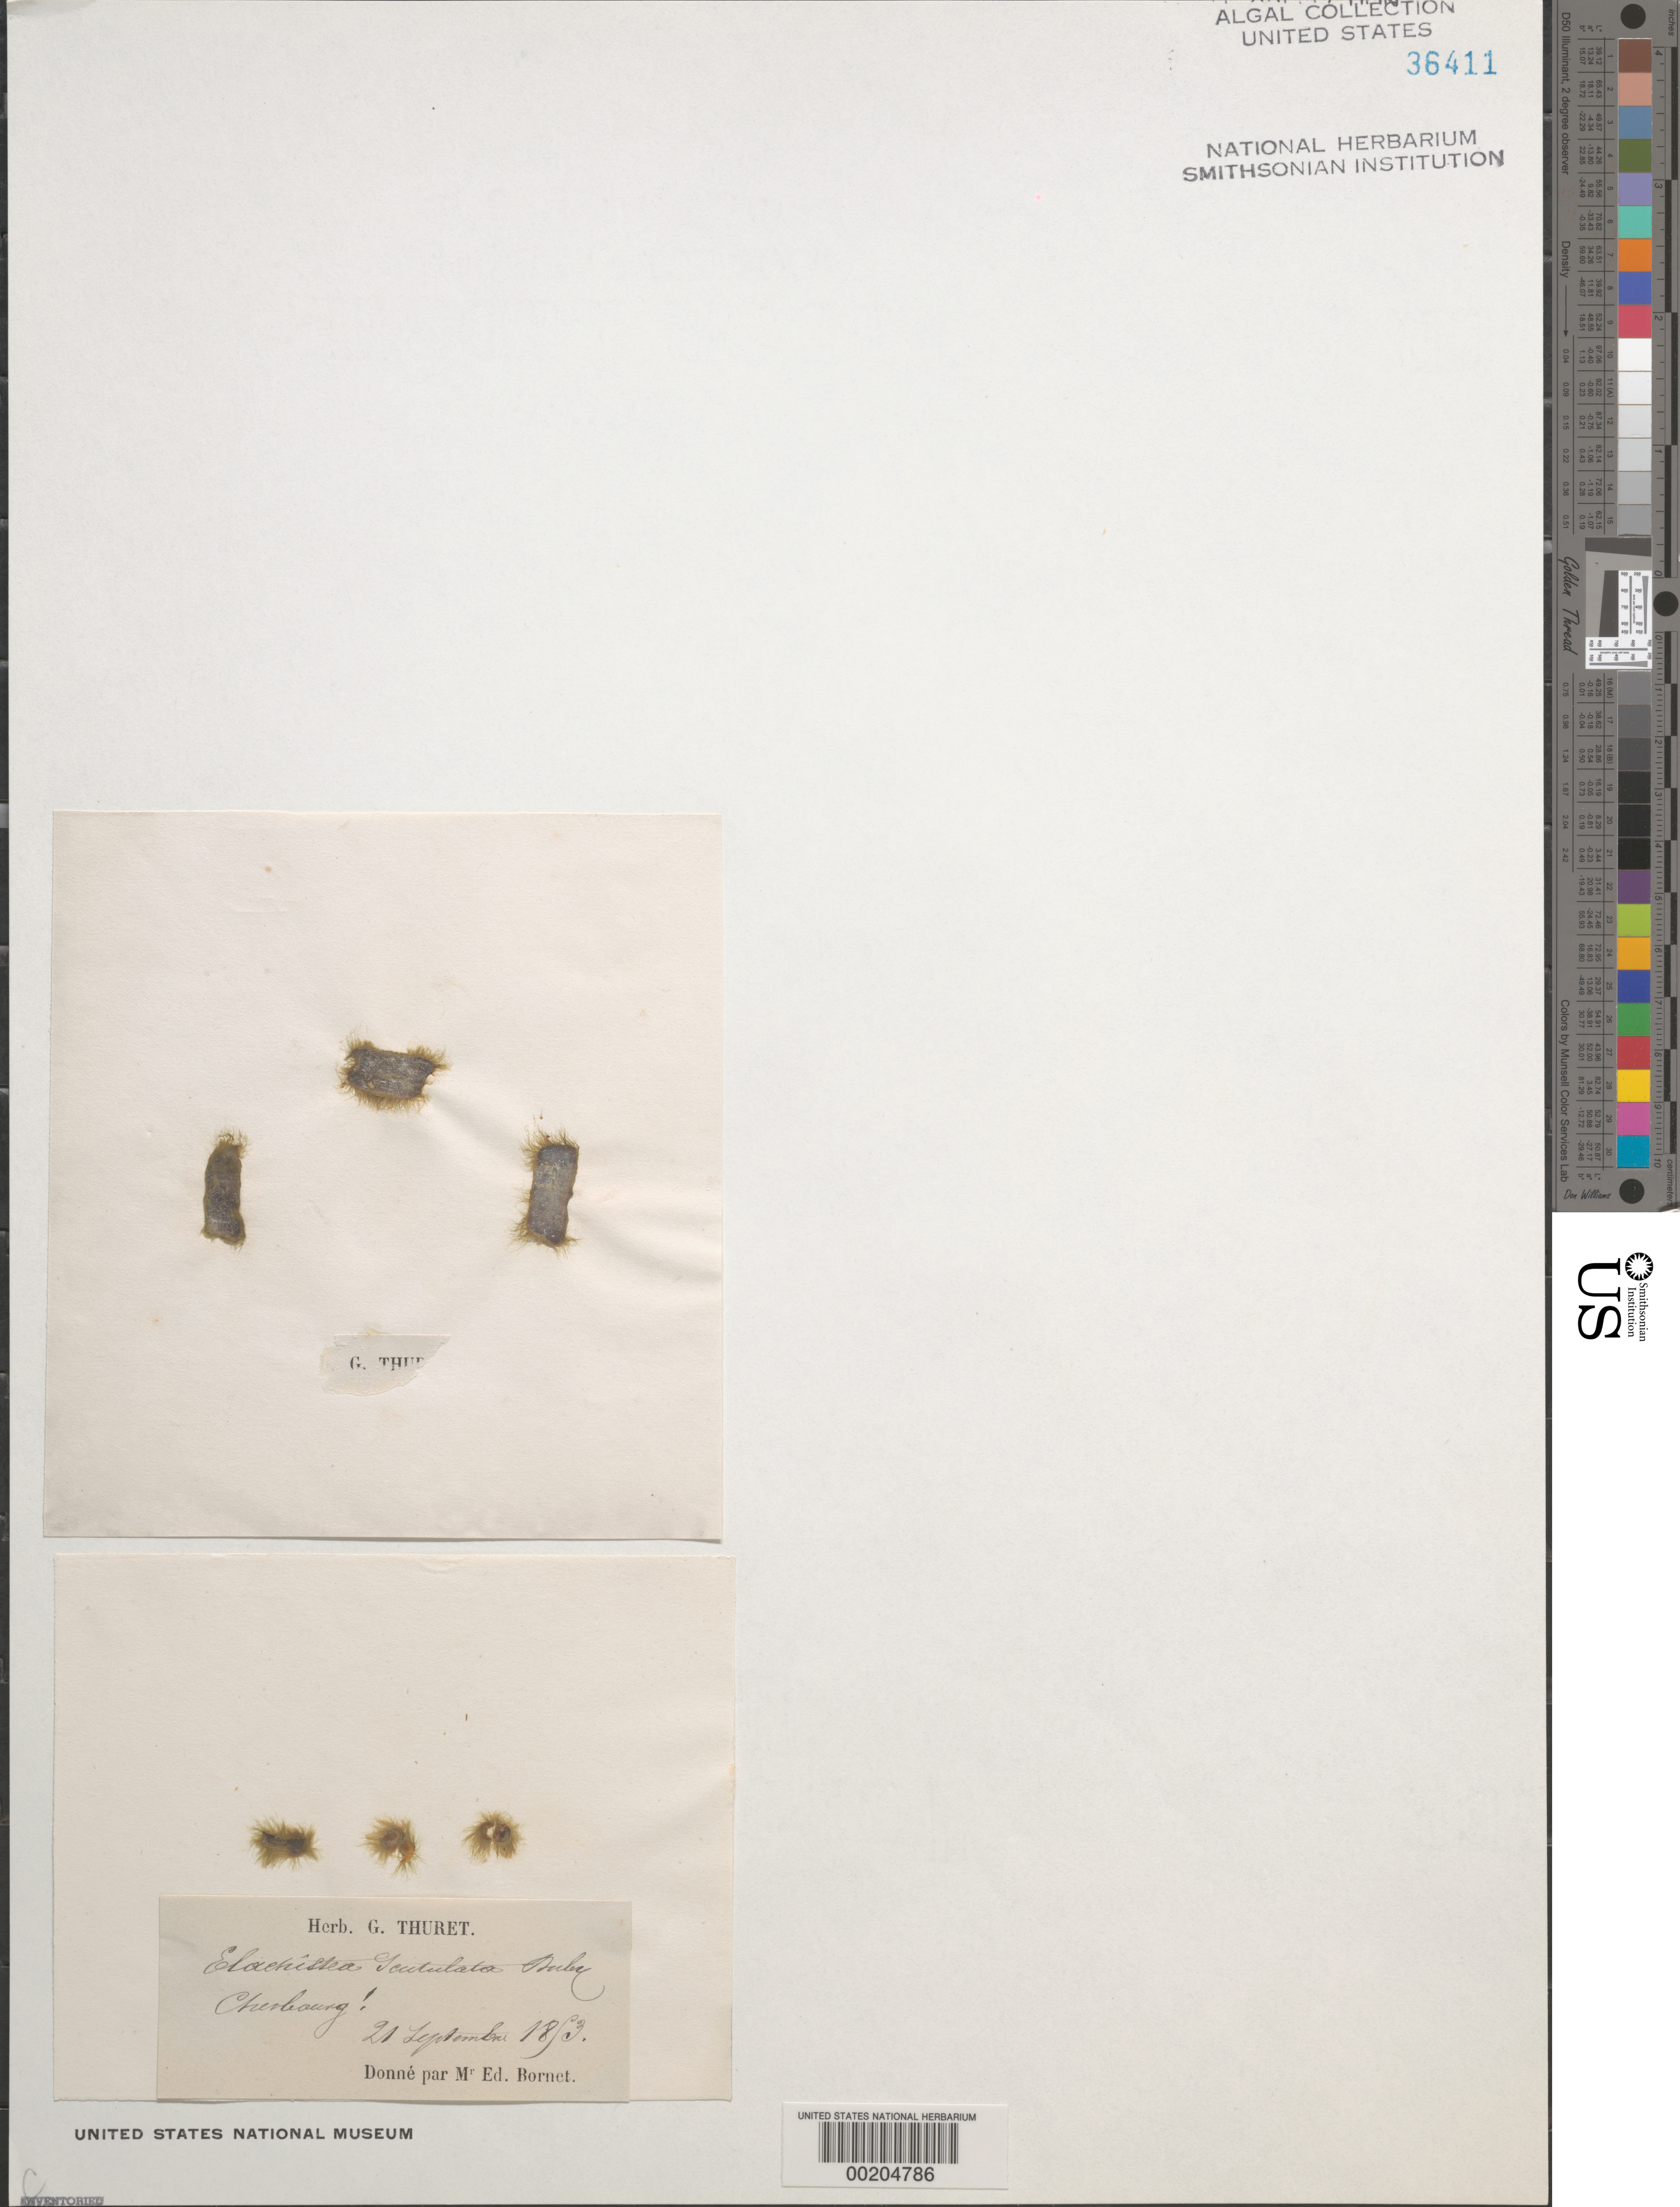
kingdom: Chromista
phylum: Ochrophyta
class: Phaeophyceae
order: Ectocarpales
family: Chordariaceae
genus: Elachista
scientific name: Elachista scutulata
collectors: Thuret, G. (herbarium)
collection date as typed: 21 Sep 1853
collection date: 1853-09-21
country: France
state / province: Normandie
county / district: Manche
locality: Cherbourg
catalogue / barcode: US 36411